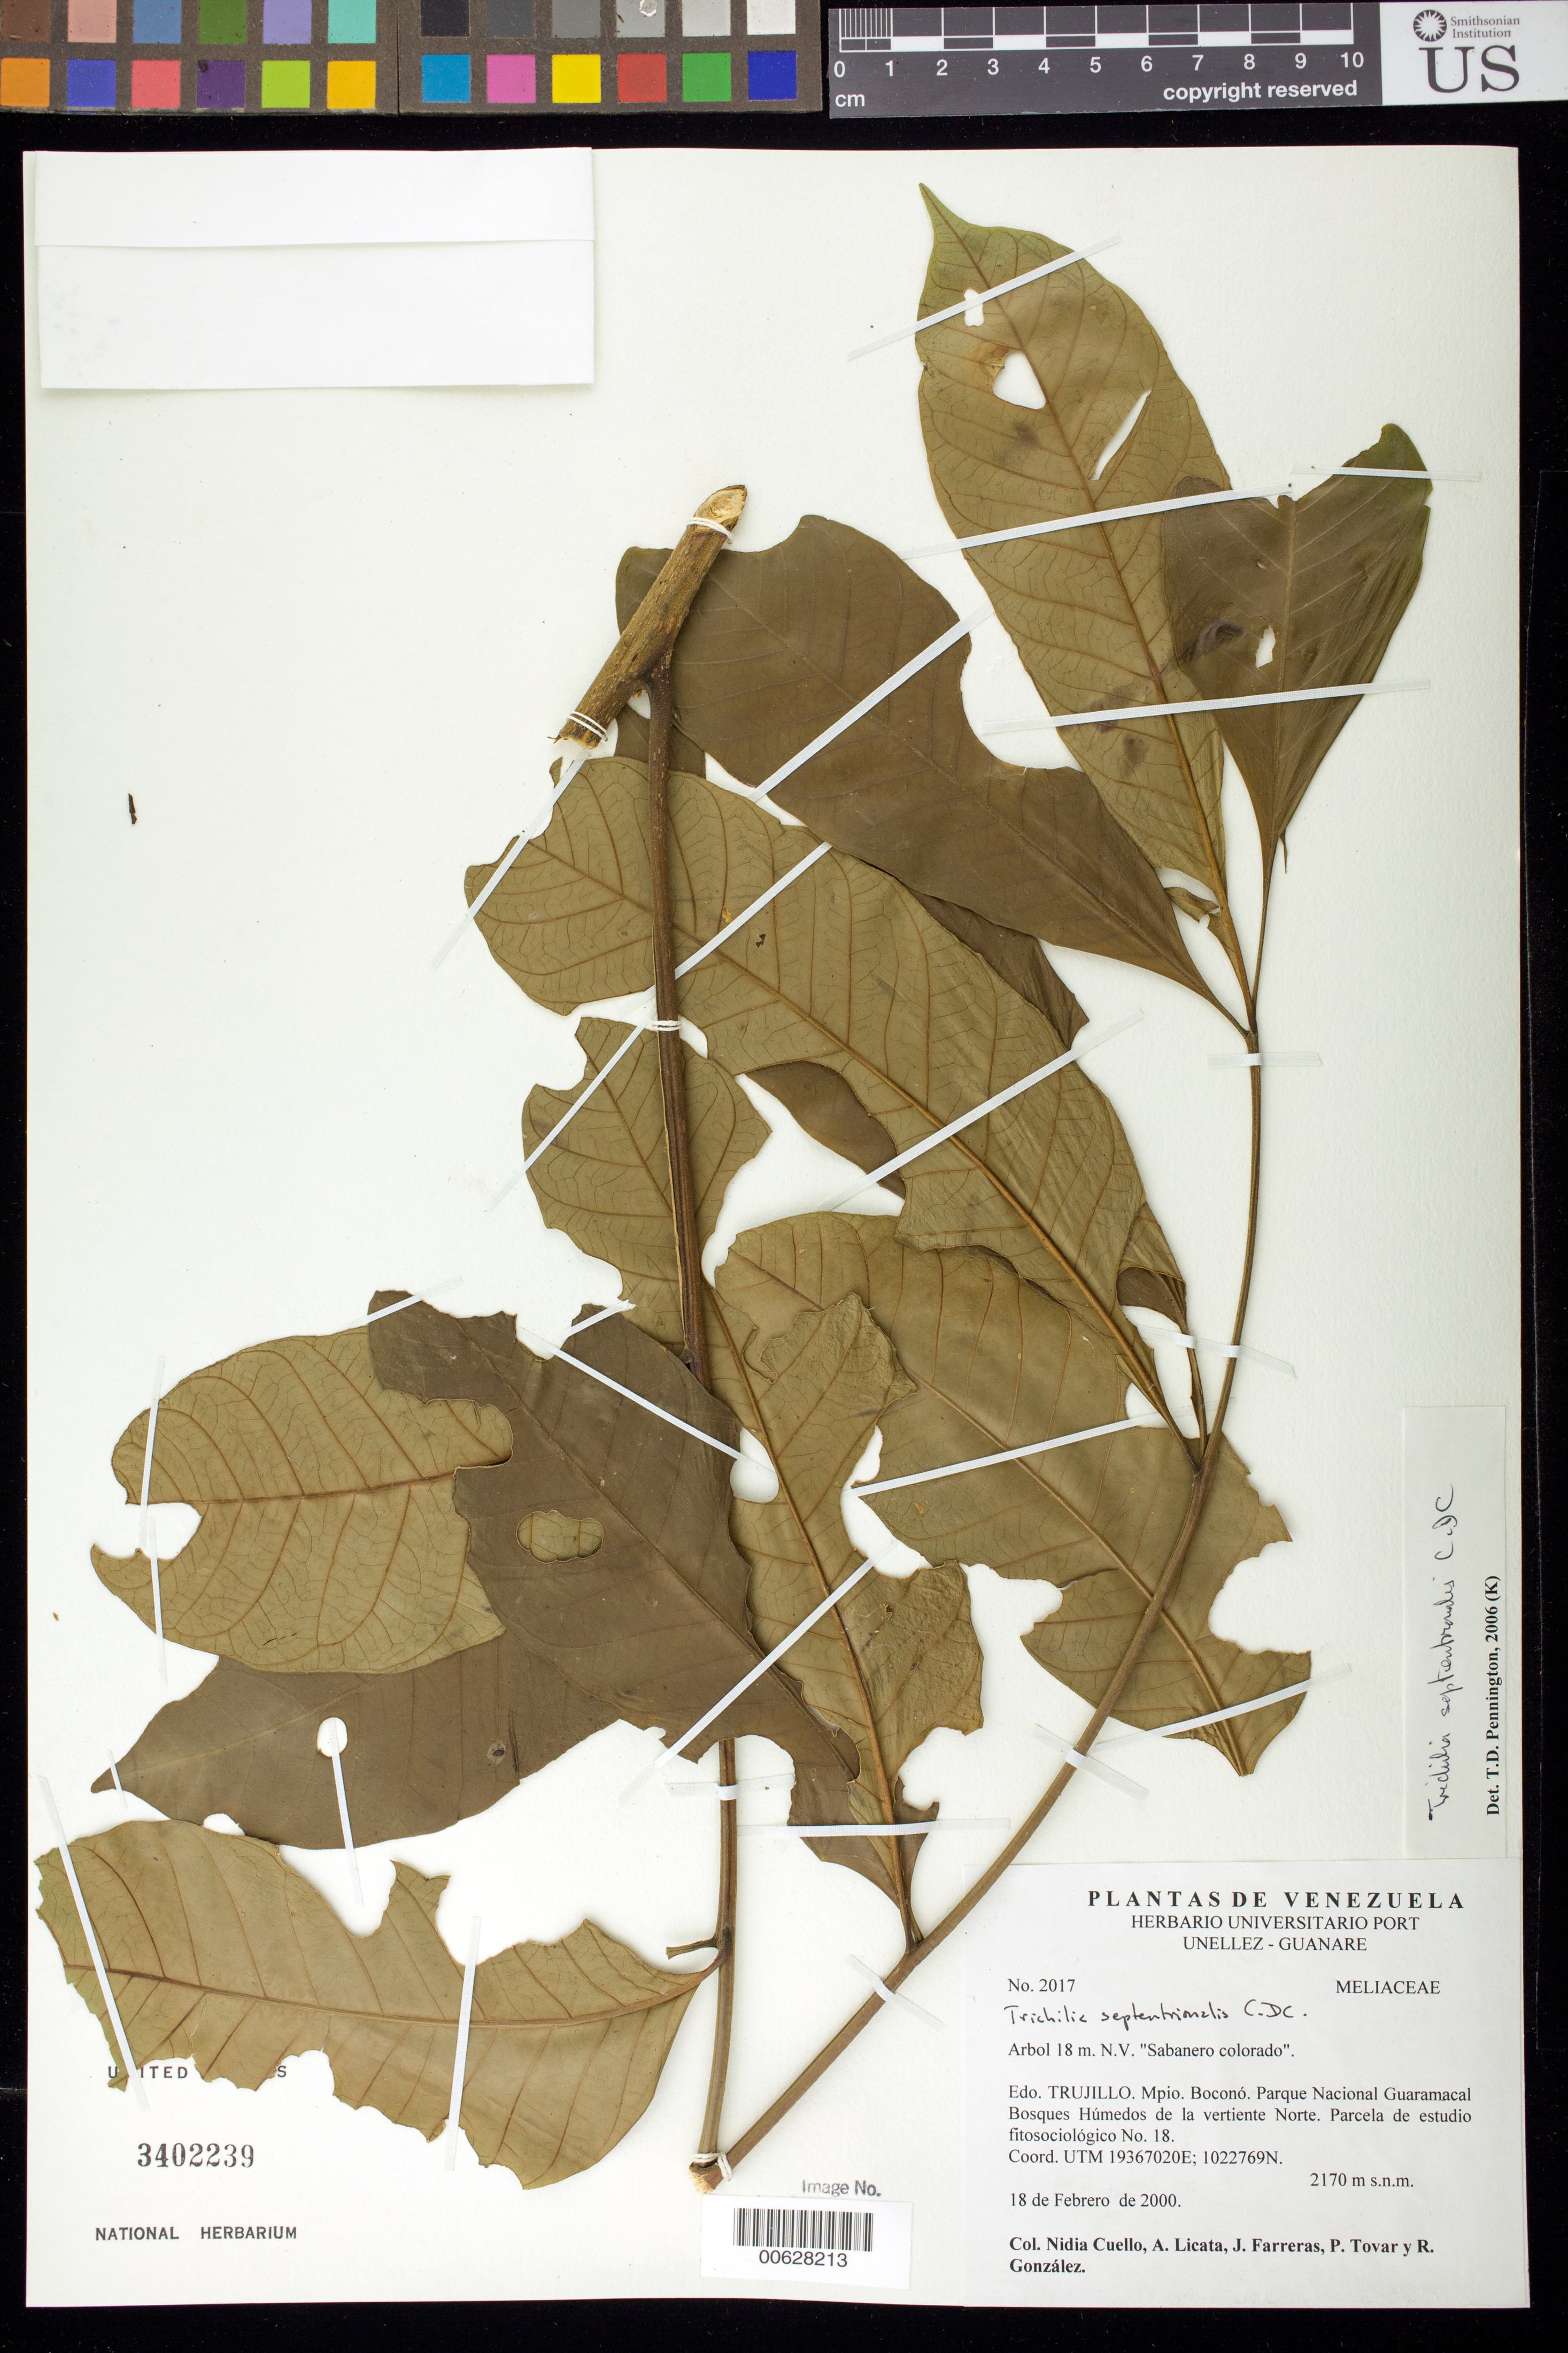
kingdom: Plantae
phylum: Tracheophyta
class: Magnoliopsida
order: Sapindales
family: Meliaceae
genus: Trichilia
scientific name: Trichilia septentrionalis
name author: C. DC.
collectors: N. L. Cuello, A. Licata, J. Farreras, P. Tovar & R. González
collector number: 2017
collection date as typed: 18 Feb 2000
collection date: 2000-02-18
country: Venezuela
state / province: Trujillo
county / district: Boconó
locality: Parque Nacional Guaramacal, vertiente N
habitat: Bosques húmedos.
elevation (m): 2170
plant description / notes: Common name: Sabanero colorado; MO, PORT, US, VEN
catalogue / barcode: US 3402239